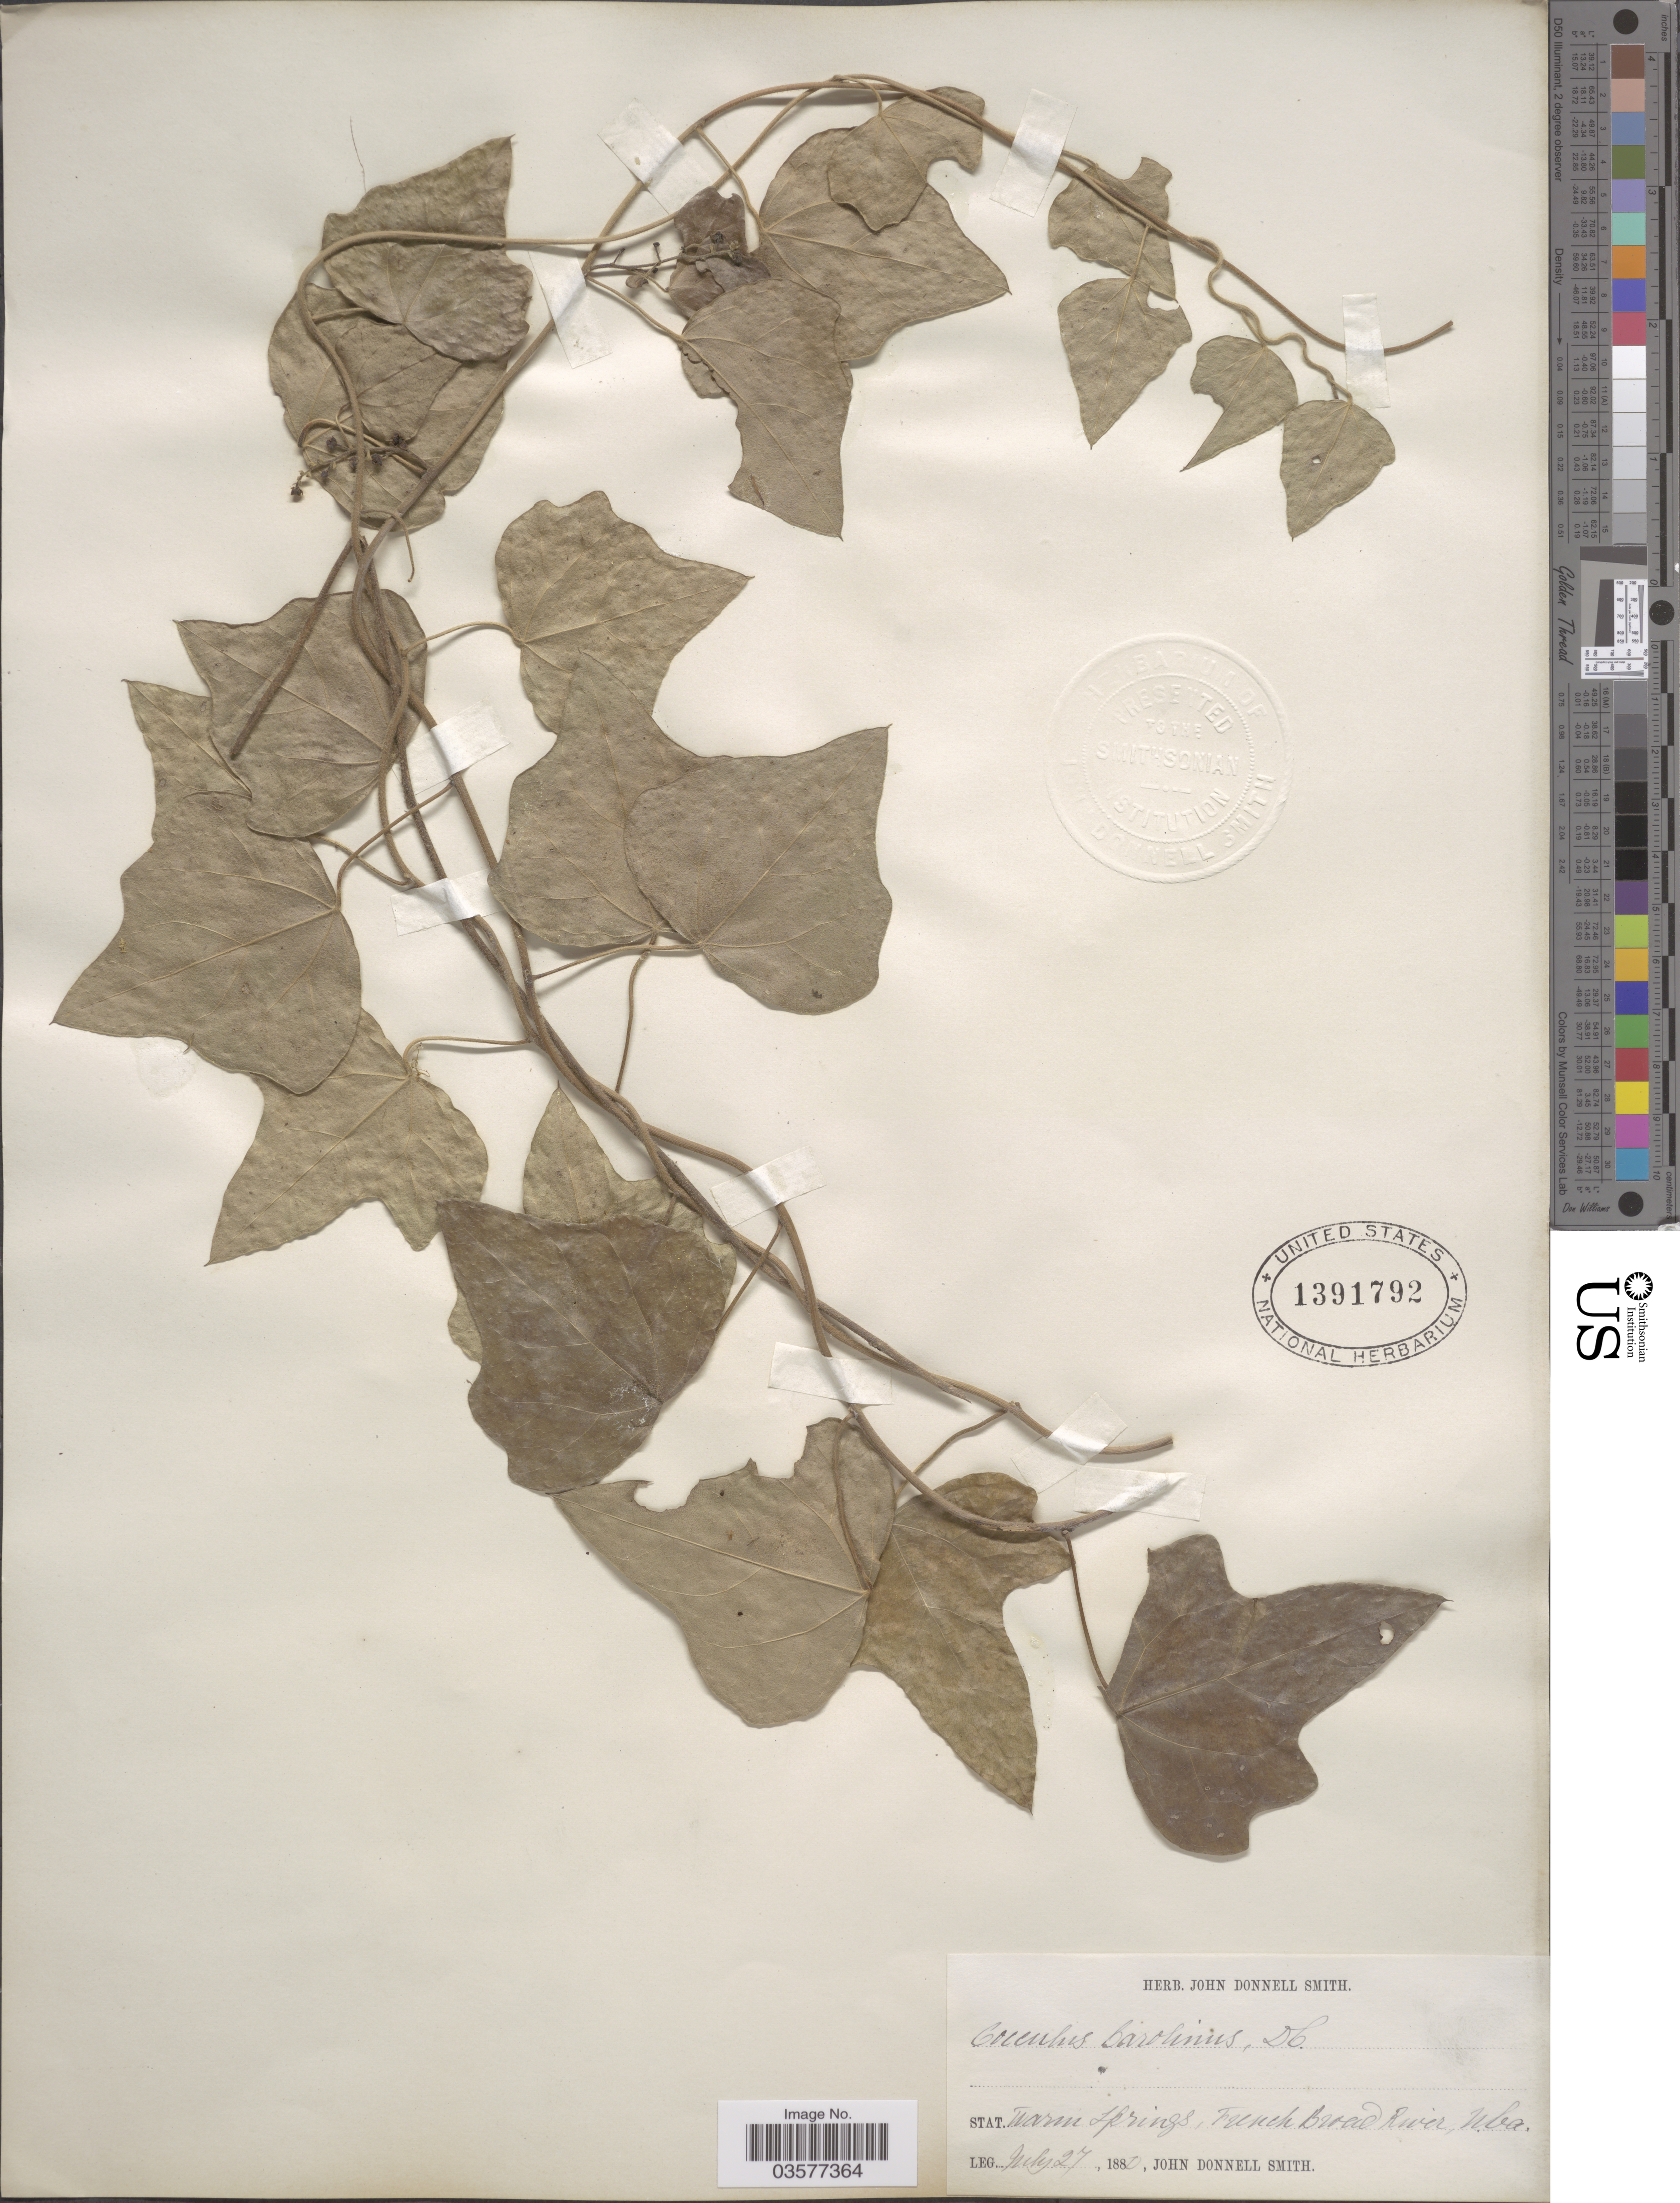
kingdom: Plantae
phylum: Tracheophyta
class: Magnoliopsida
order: Ranunculales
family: Menispermaceae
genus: Cocculus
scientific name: Cocculus carolinus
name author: (L.) DC.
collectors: J. Donnell Smith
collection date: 1880-07-27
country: United States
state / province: North Carolina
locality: Stat. Warm Springs, French Broad River.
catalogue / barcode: US 1391792